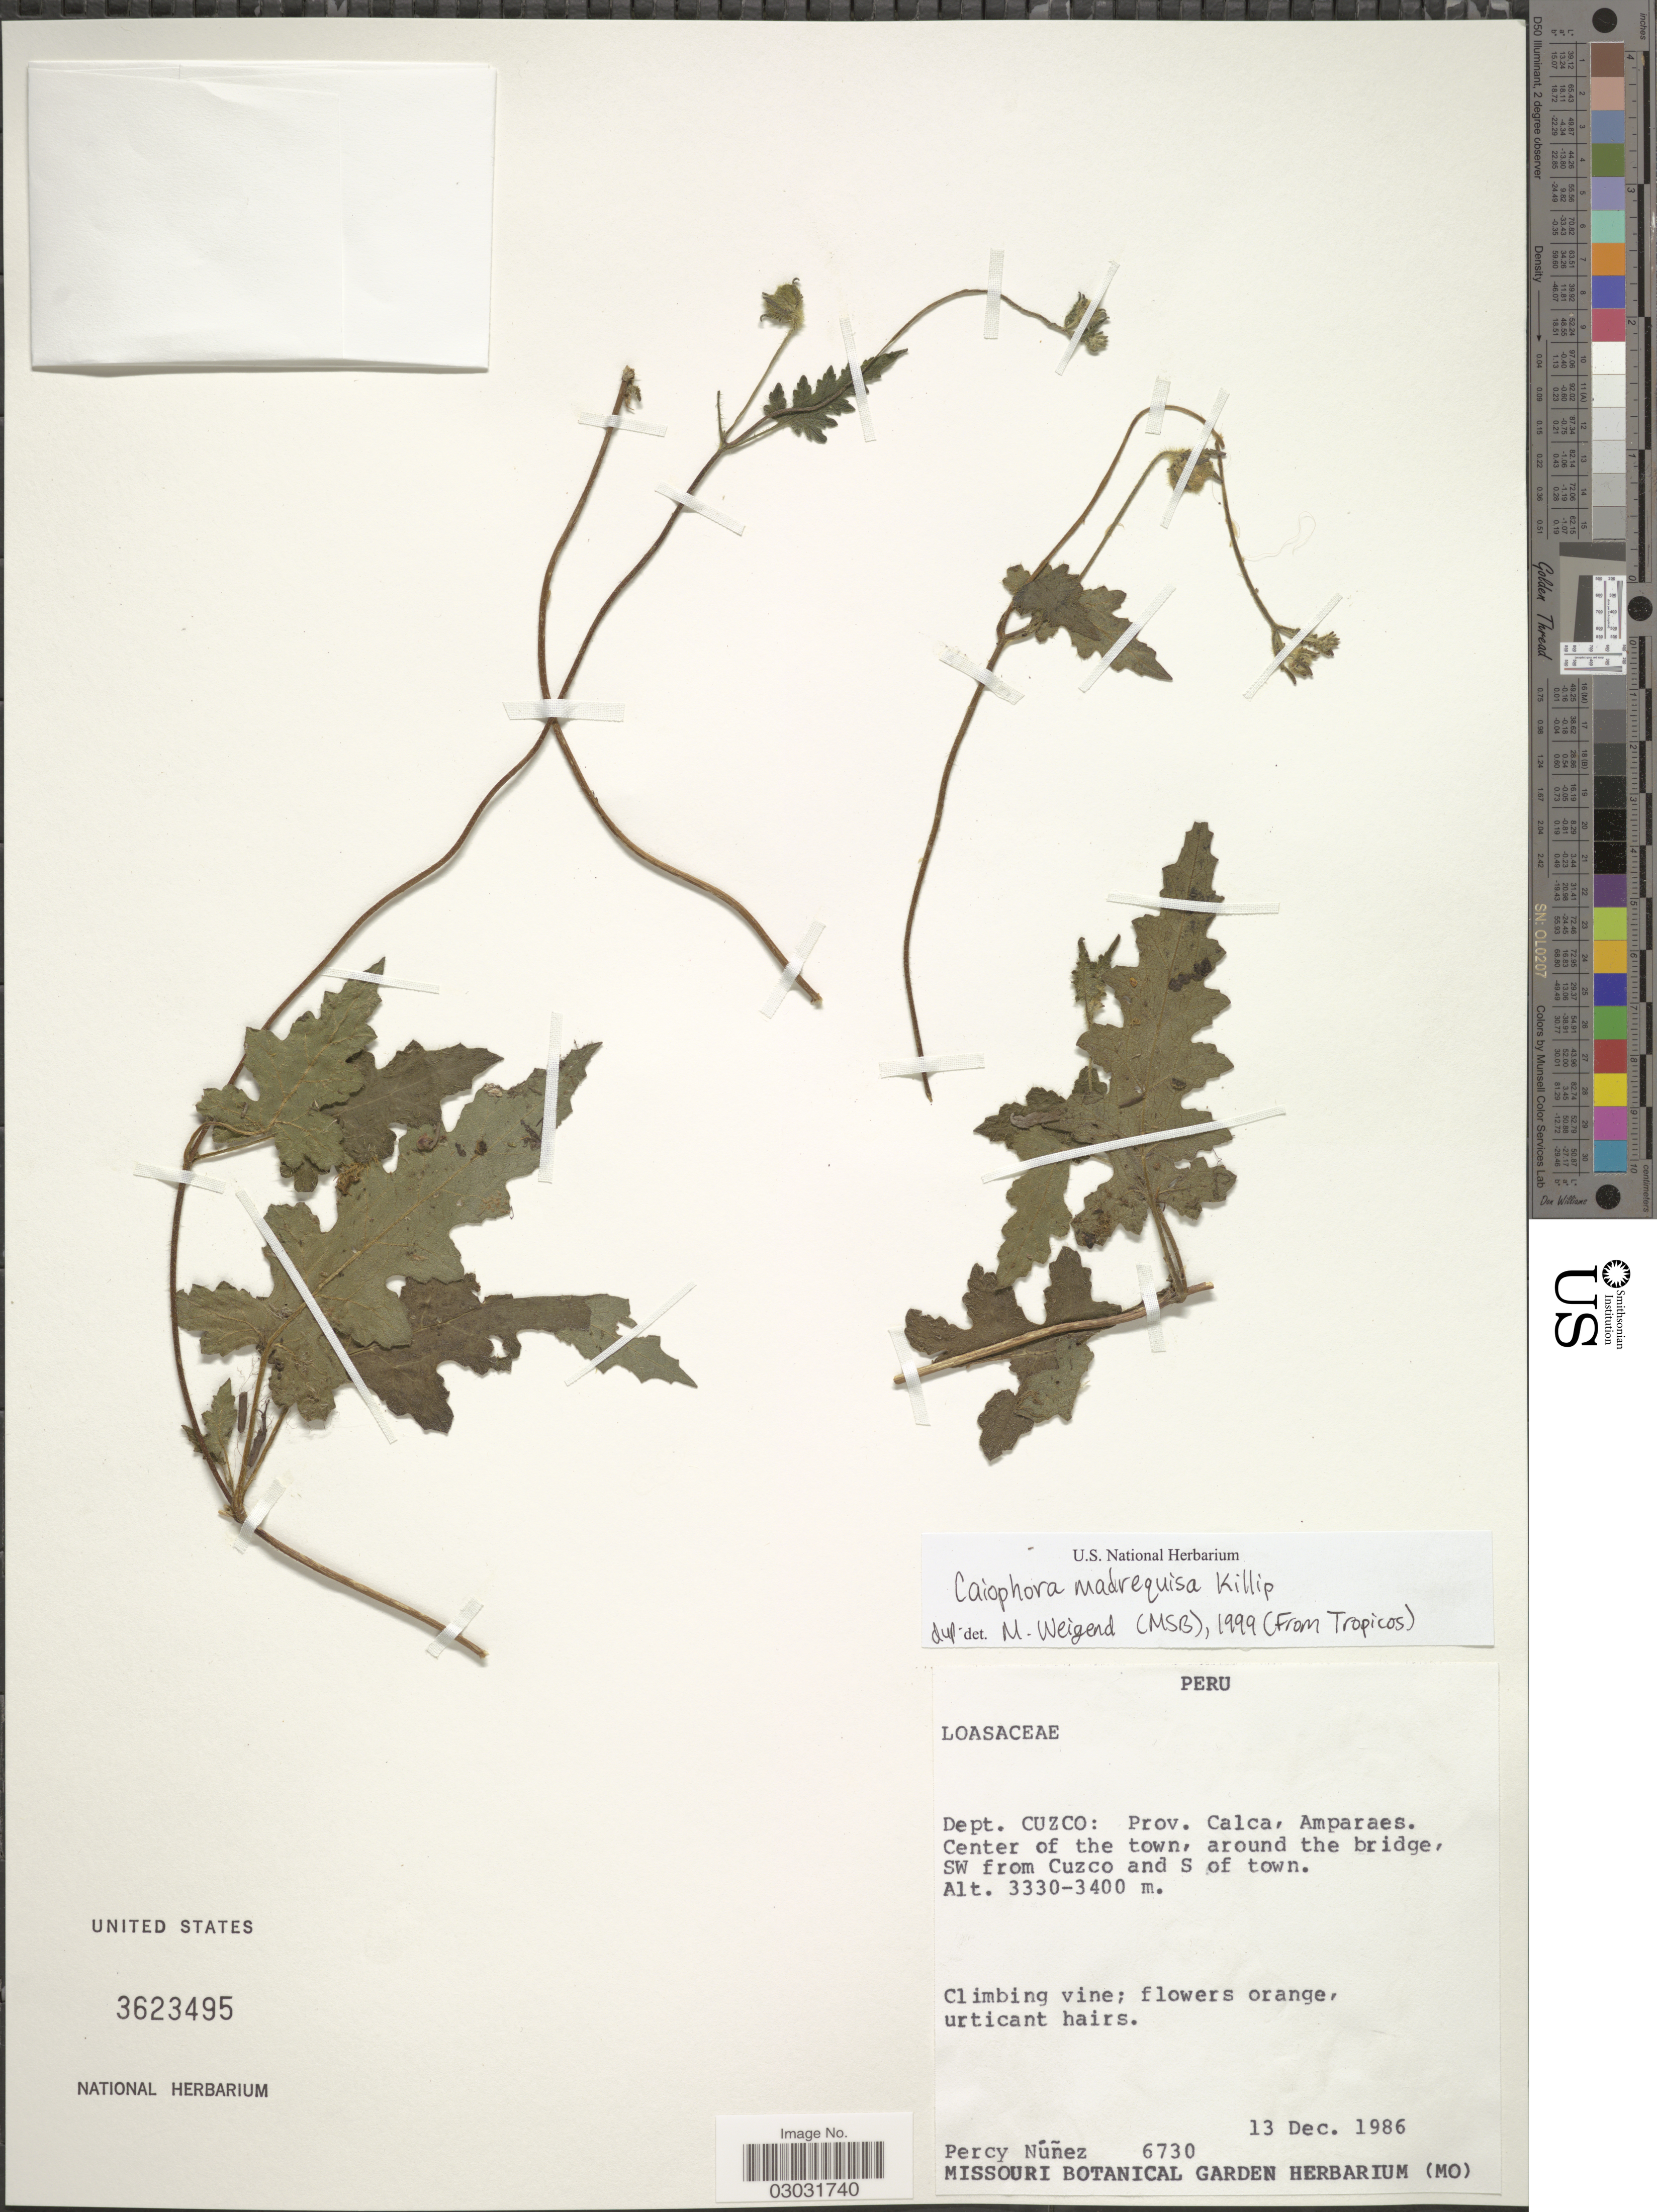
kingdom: Plantae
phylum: Tracheophyta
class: Magnoliopsida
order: Cornales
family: Loasaceae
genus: Caiophora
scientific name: Caiophora madrequisa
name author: Killip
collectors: P. Nuñez V.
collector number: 6730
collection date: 1986-12-13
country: Peru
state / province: Cusco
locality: Dept. Cuzco: Prov. Calca, Amparaes. Center of the town, around the bridge, SW from Cuzco and S of town.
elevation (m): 3330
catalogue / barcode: US 3623495